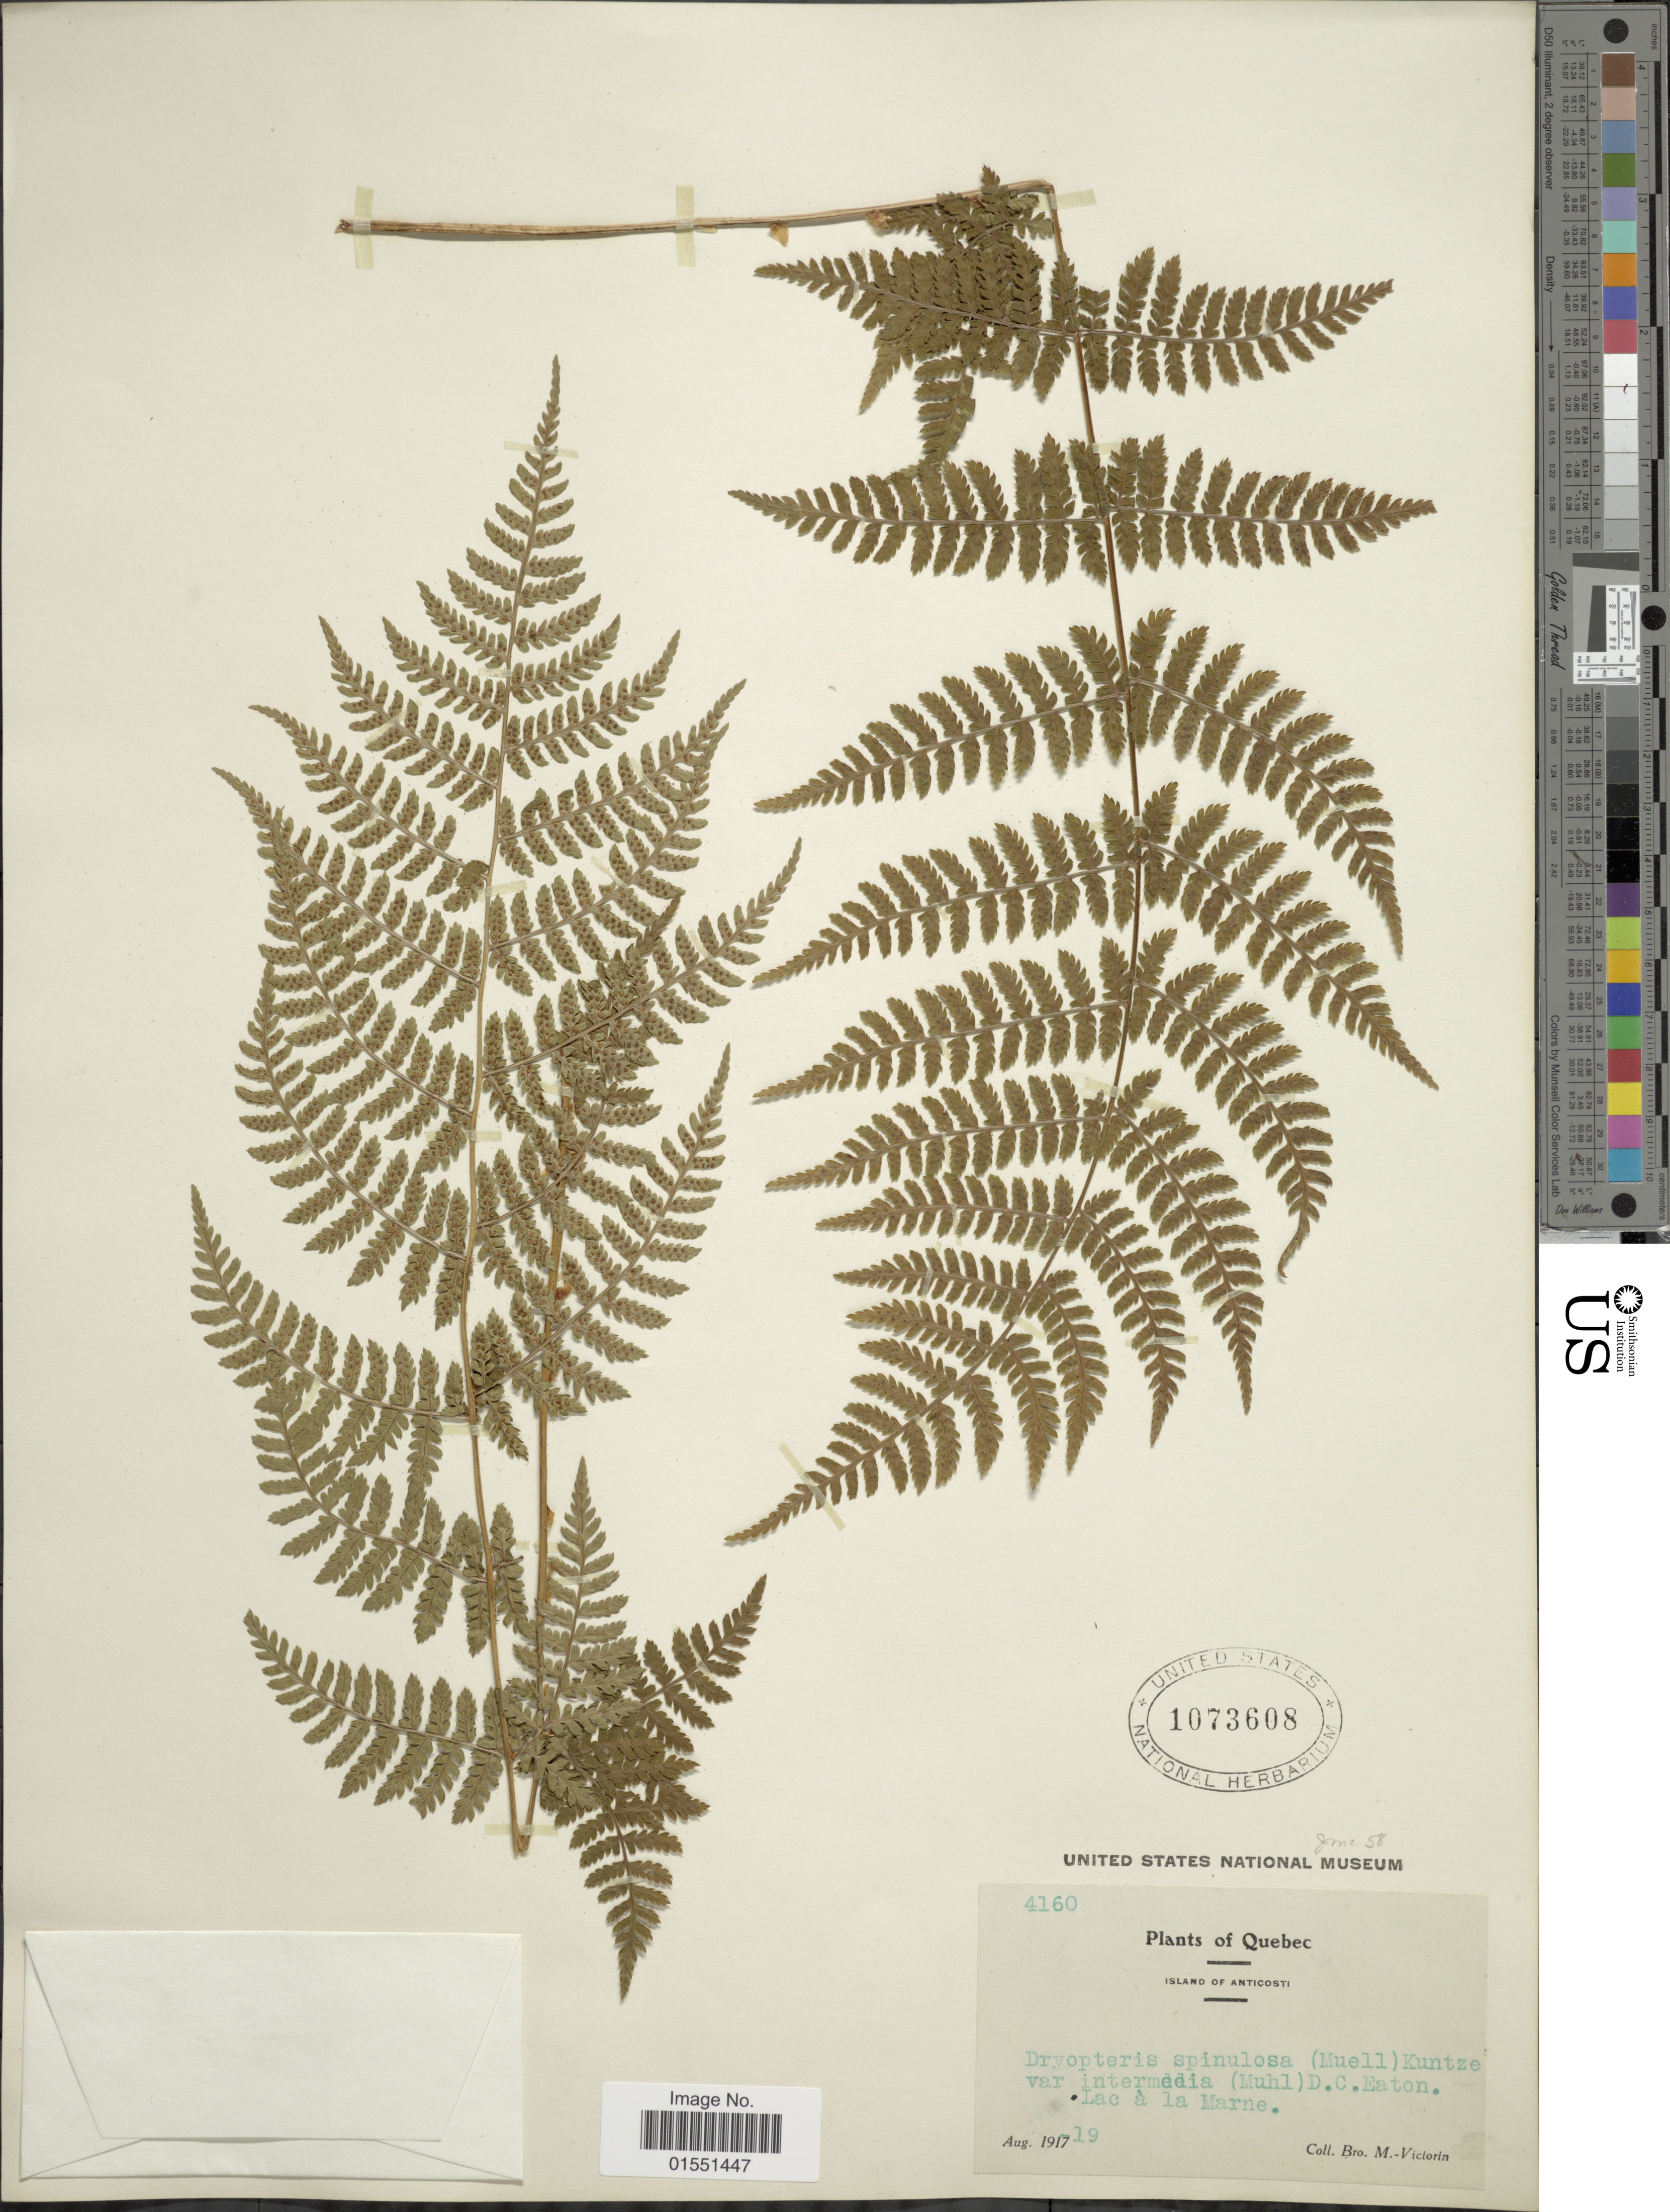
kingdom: Plantae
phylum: Tracheophyta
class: Polypodiopsida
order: Polypodiales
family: Dryopteridaceae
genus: Dryopteris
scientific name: Dryopteris intermedia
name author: (Muhl.) A. Gray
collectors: Fr. Marie-Victorin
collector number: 4160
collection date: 1917-08-19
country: Canada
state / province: Quebec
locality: Island of Anticosti. Lac à la Marne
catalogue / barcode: US 1073608